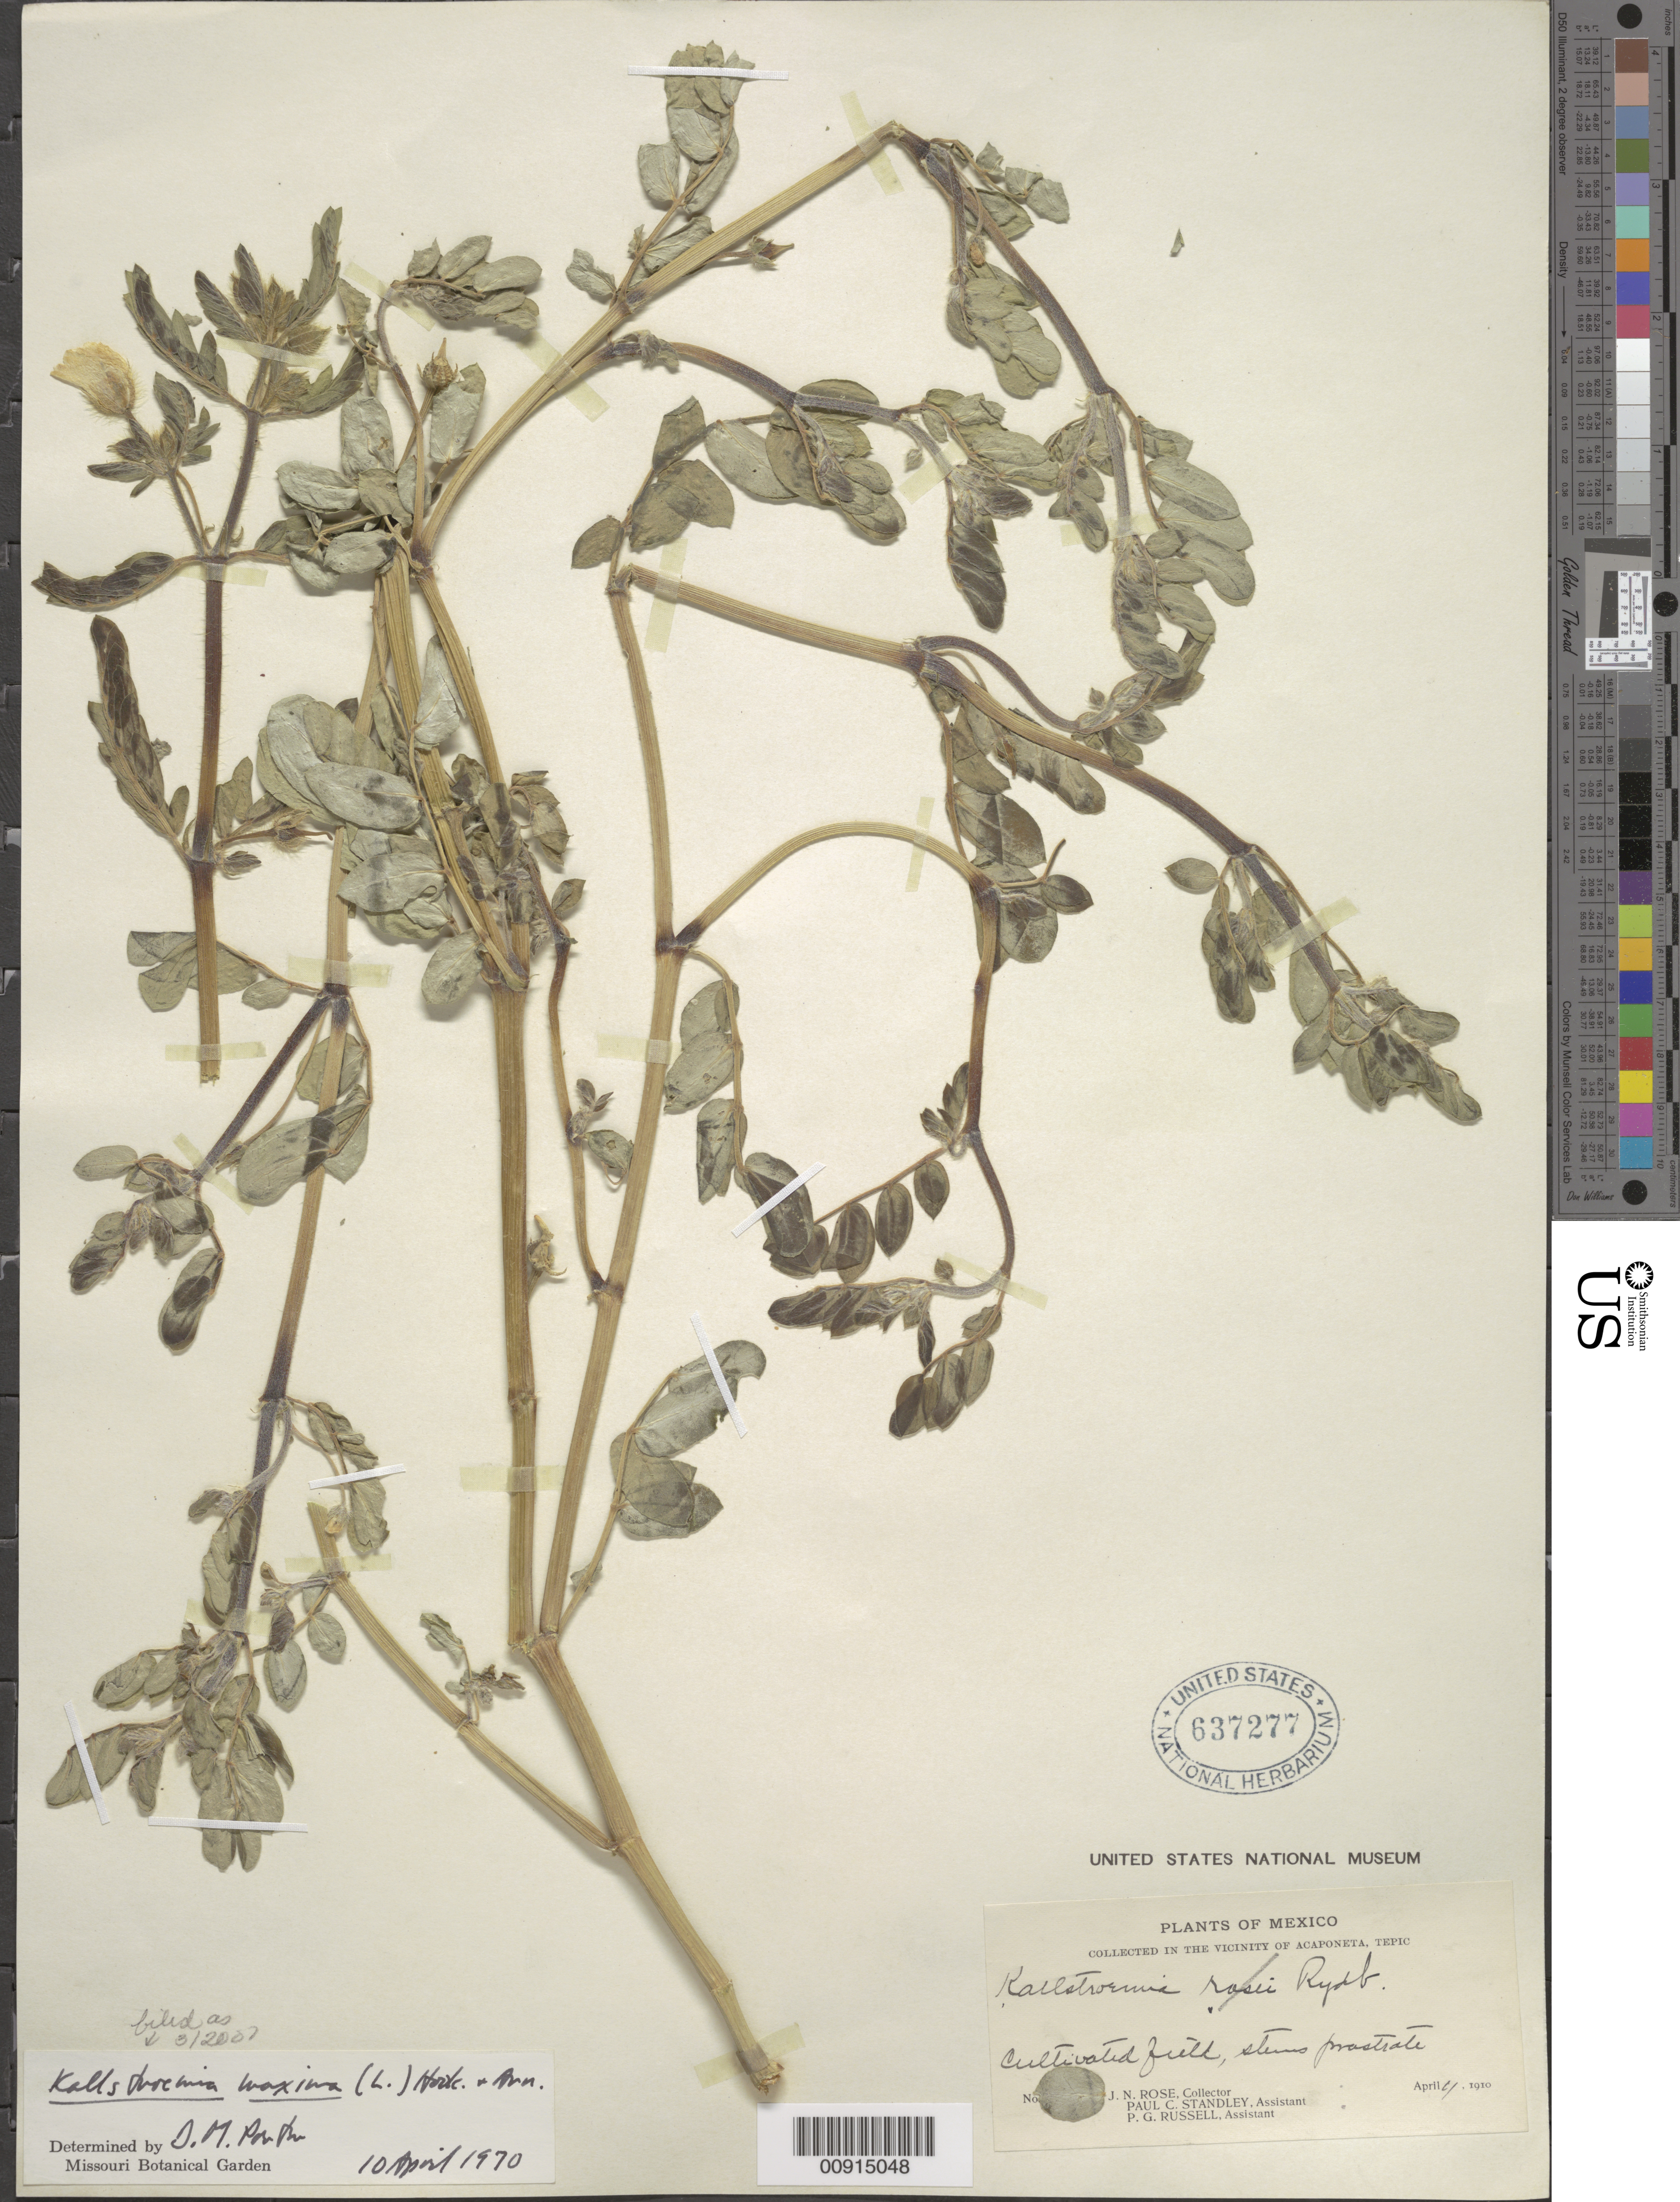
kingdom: Plantae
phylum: Tracheophyta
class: Magnoliopsida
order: Zygophyllales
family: Zygophyllaceae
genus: Kallstroemia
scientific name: Kallstroemia maxima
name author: (L.) Hook. & Arn.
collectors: J. N. Rose, P. C. Standley & P. G. Russell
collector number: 14400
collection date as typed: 04 Apr 1910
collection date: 1910-04-04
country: Mexico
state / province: Nayarit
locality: Vicinity of Acaponeta, Tepic.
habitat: Cultivated field.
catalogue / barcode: US 637277